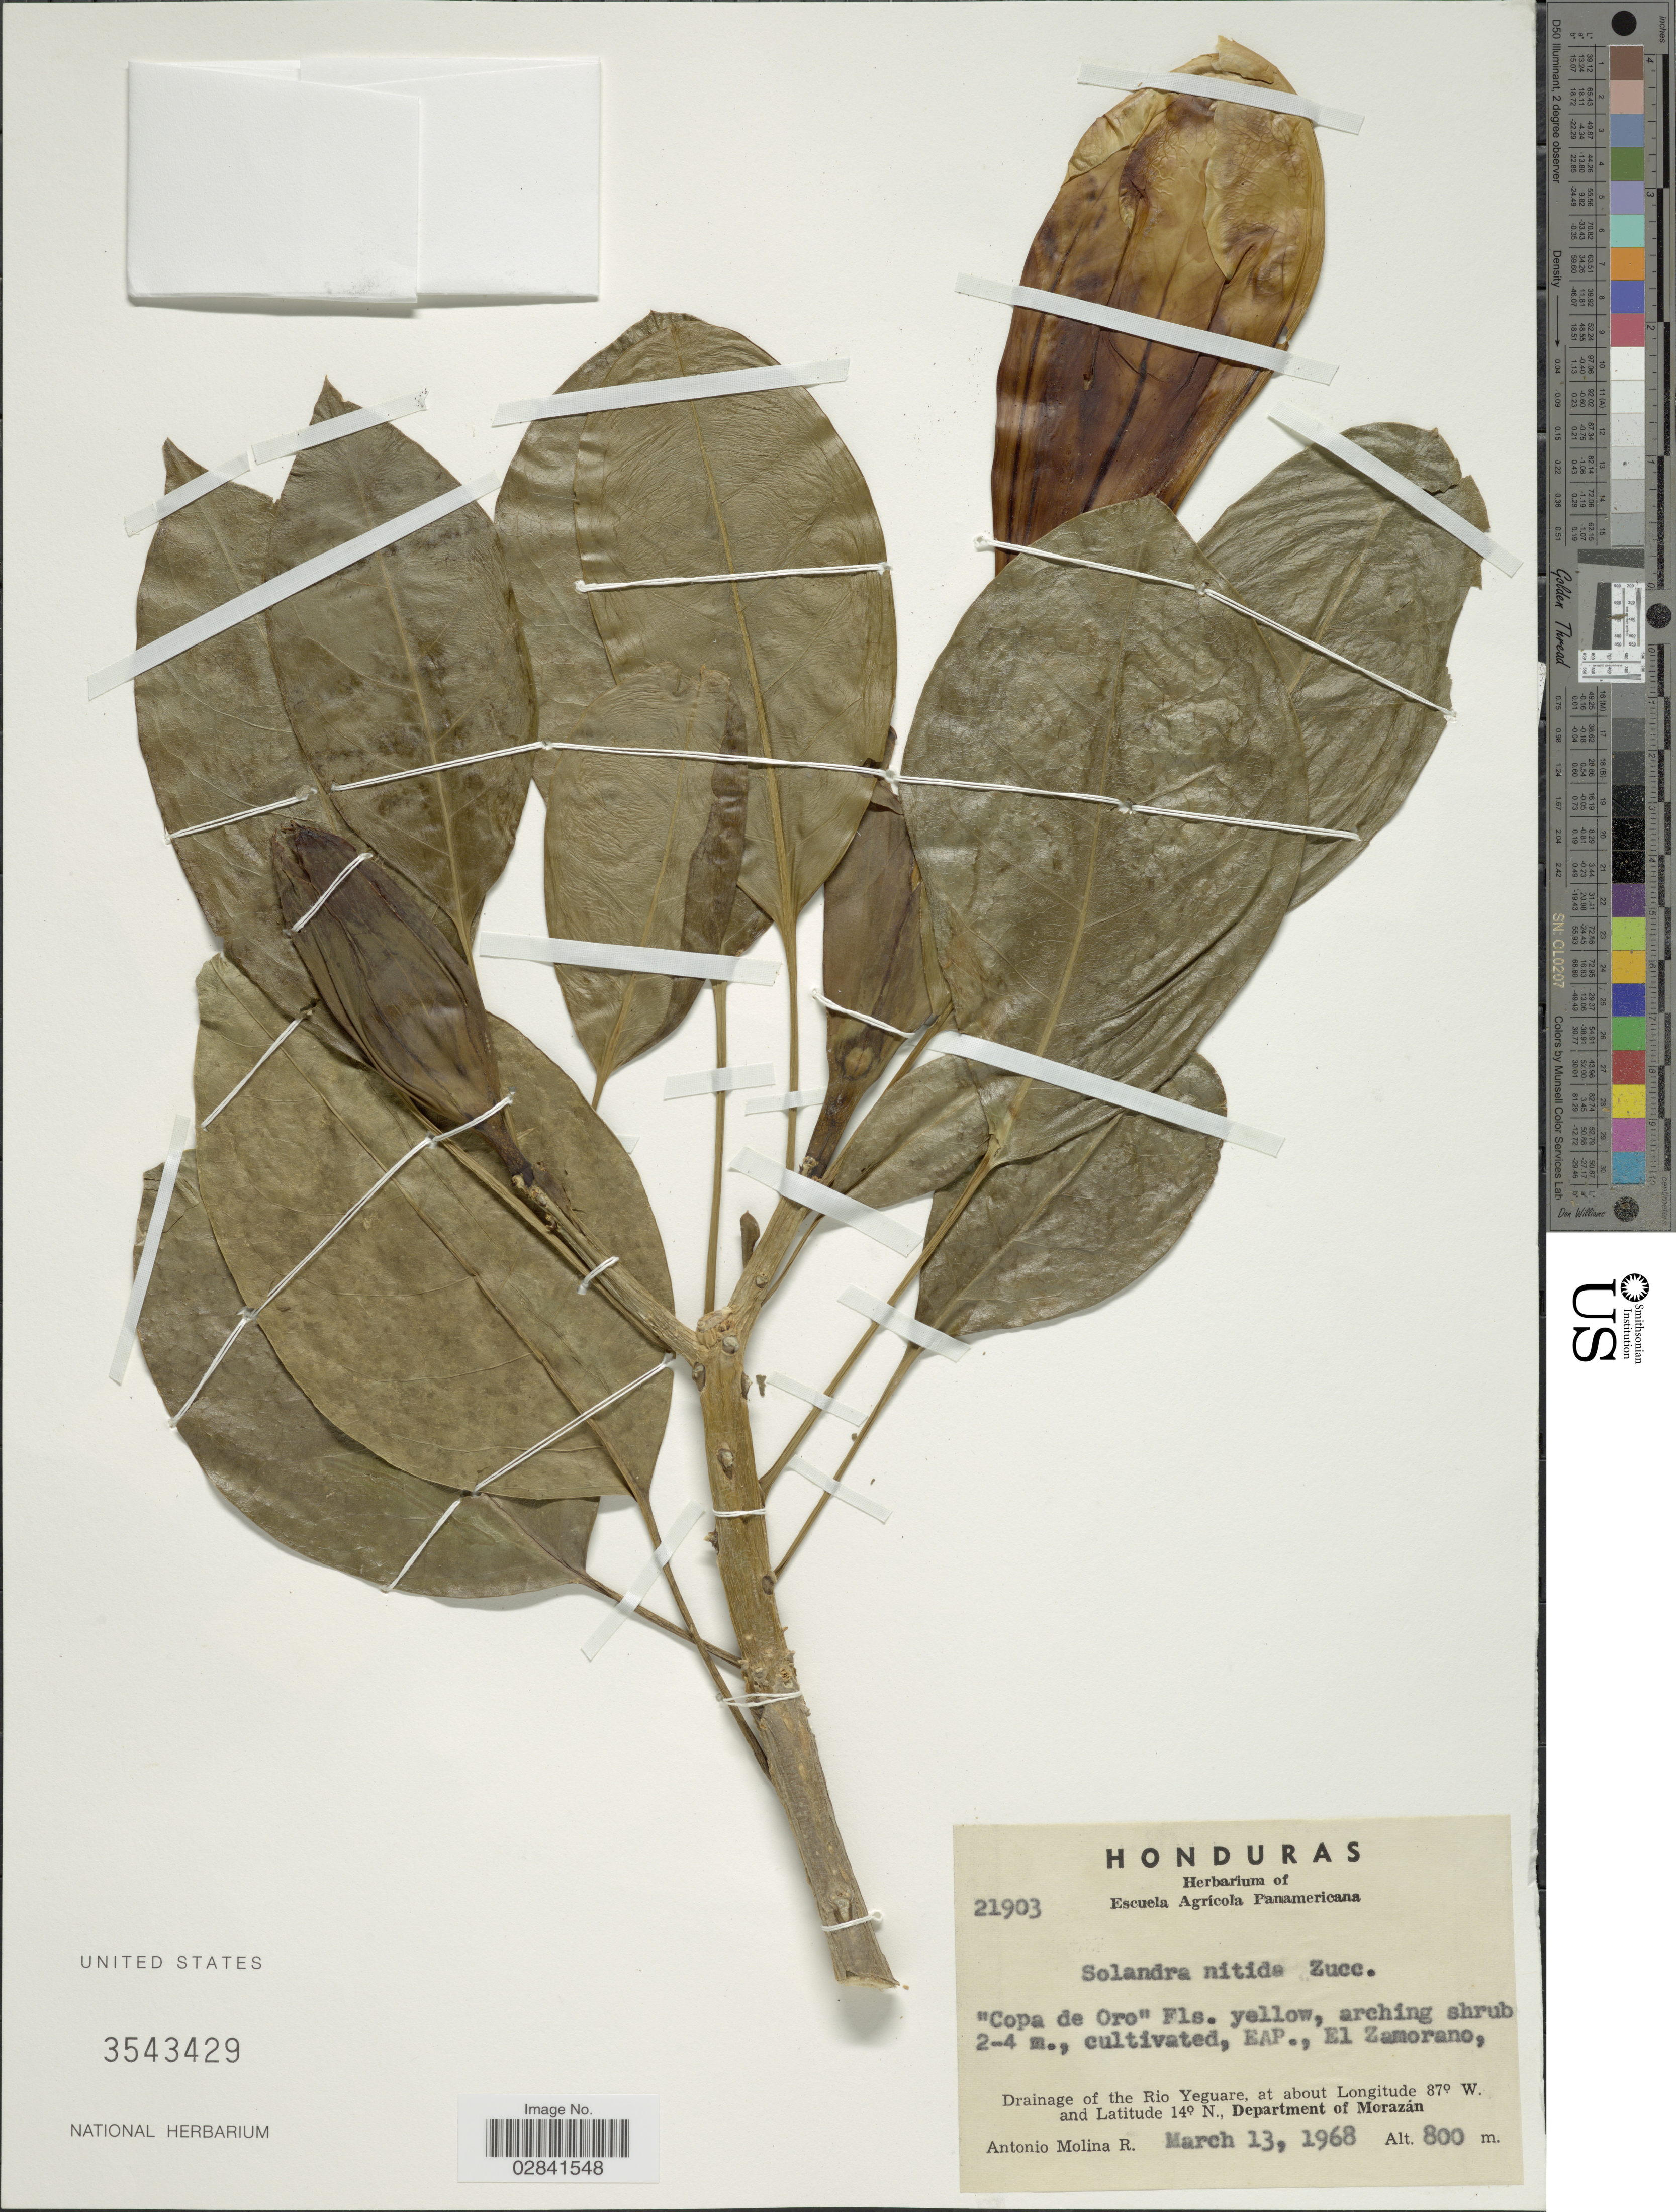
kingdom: Plantae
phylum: Tracheophyta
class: Magnoliopsida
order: Solanales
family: Solanaceae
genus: Solandra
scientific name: Solandra maxima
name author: (Sessé & Moc.) P.S. Green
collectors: A. Molina R.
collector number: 21903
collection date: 1968-03-13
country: Honduras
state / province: Fco. Morazán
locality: EAP., El Zamorano, Drainage of the Rio Yeguare, Department of Morazán.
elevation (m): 800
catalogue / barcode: US 3543429